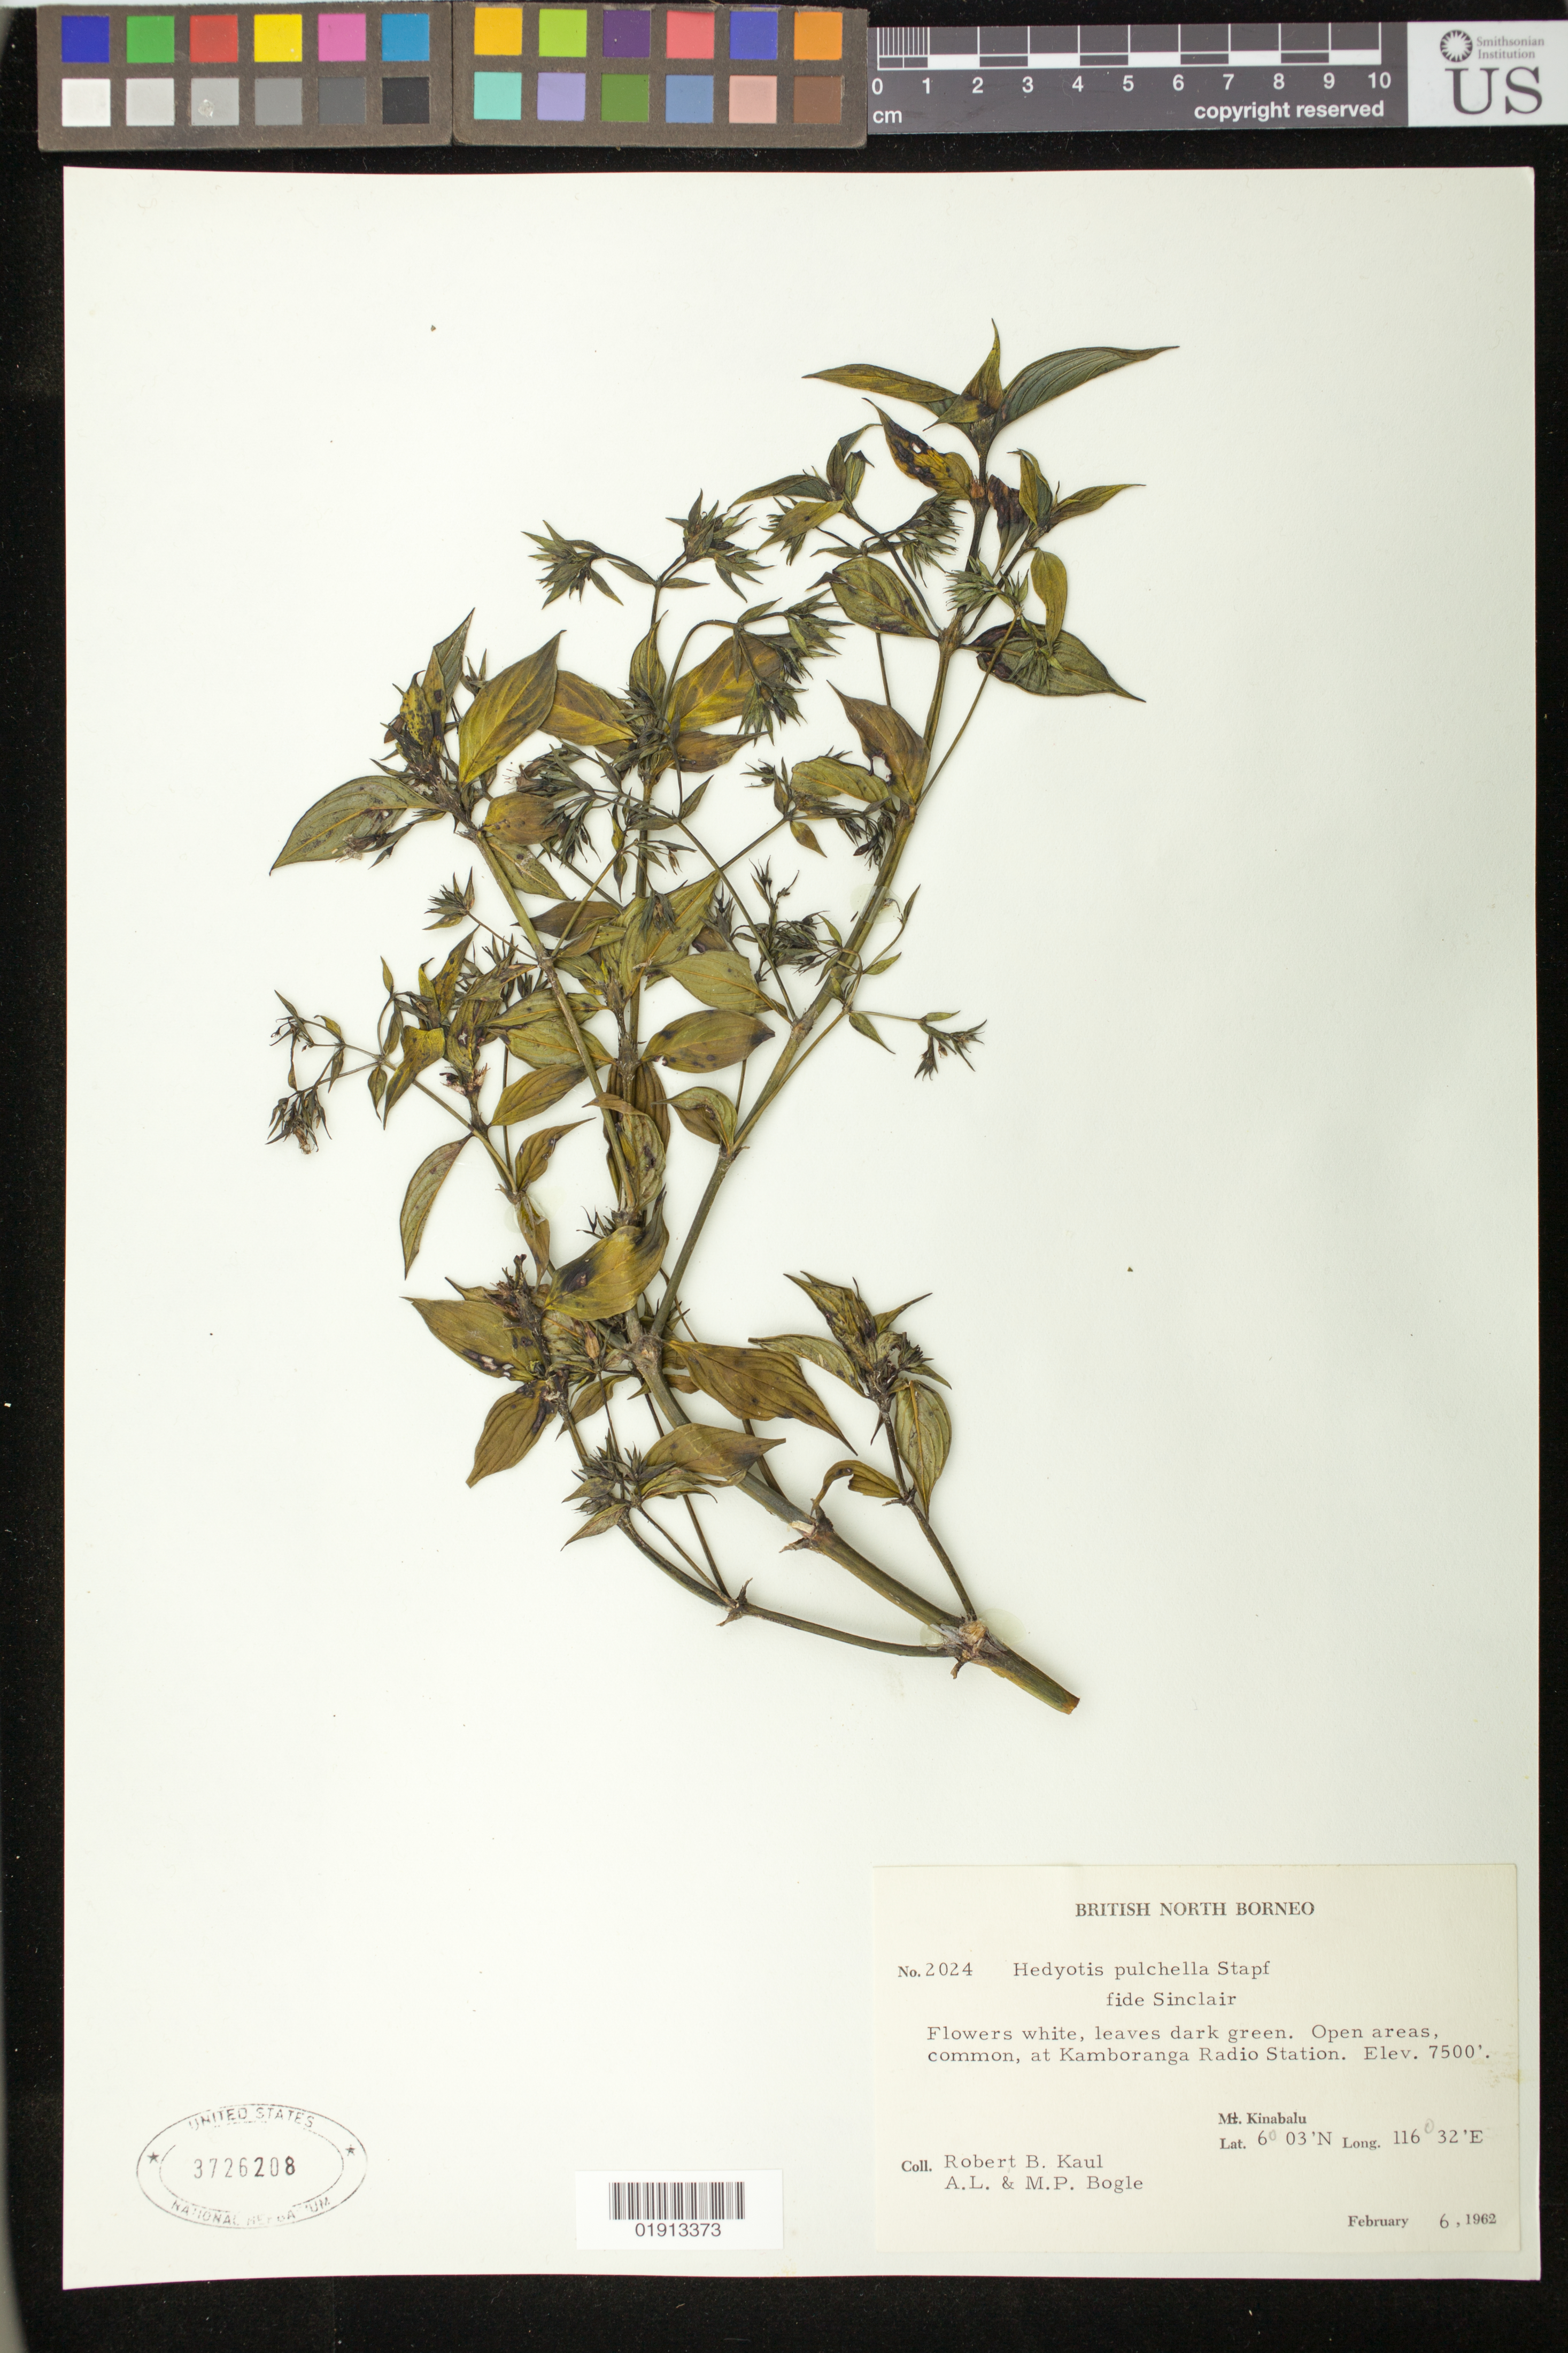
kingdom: Plantae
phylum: Tracheophyta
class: Magnoliopsida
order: Gentianales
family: Rubiaceae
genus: Hedyotis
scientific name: Hedyotis pulchella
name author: Stapf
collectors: R. Kaul, Bogle, A.L. & M. Bogle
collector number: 2024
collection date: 1962-02-06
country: Malaysia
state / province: Sabah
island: Borneo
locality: British North Borneo. At Kamboranga Radio Station. Mt. Kinabalu.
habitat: Open areas.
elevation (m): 2286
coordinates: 6 03 N, 116 32 E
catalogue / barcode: US 3726208